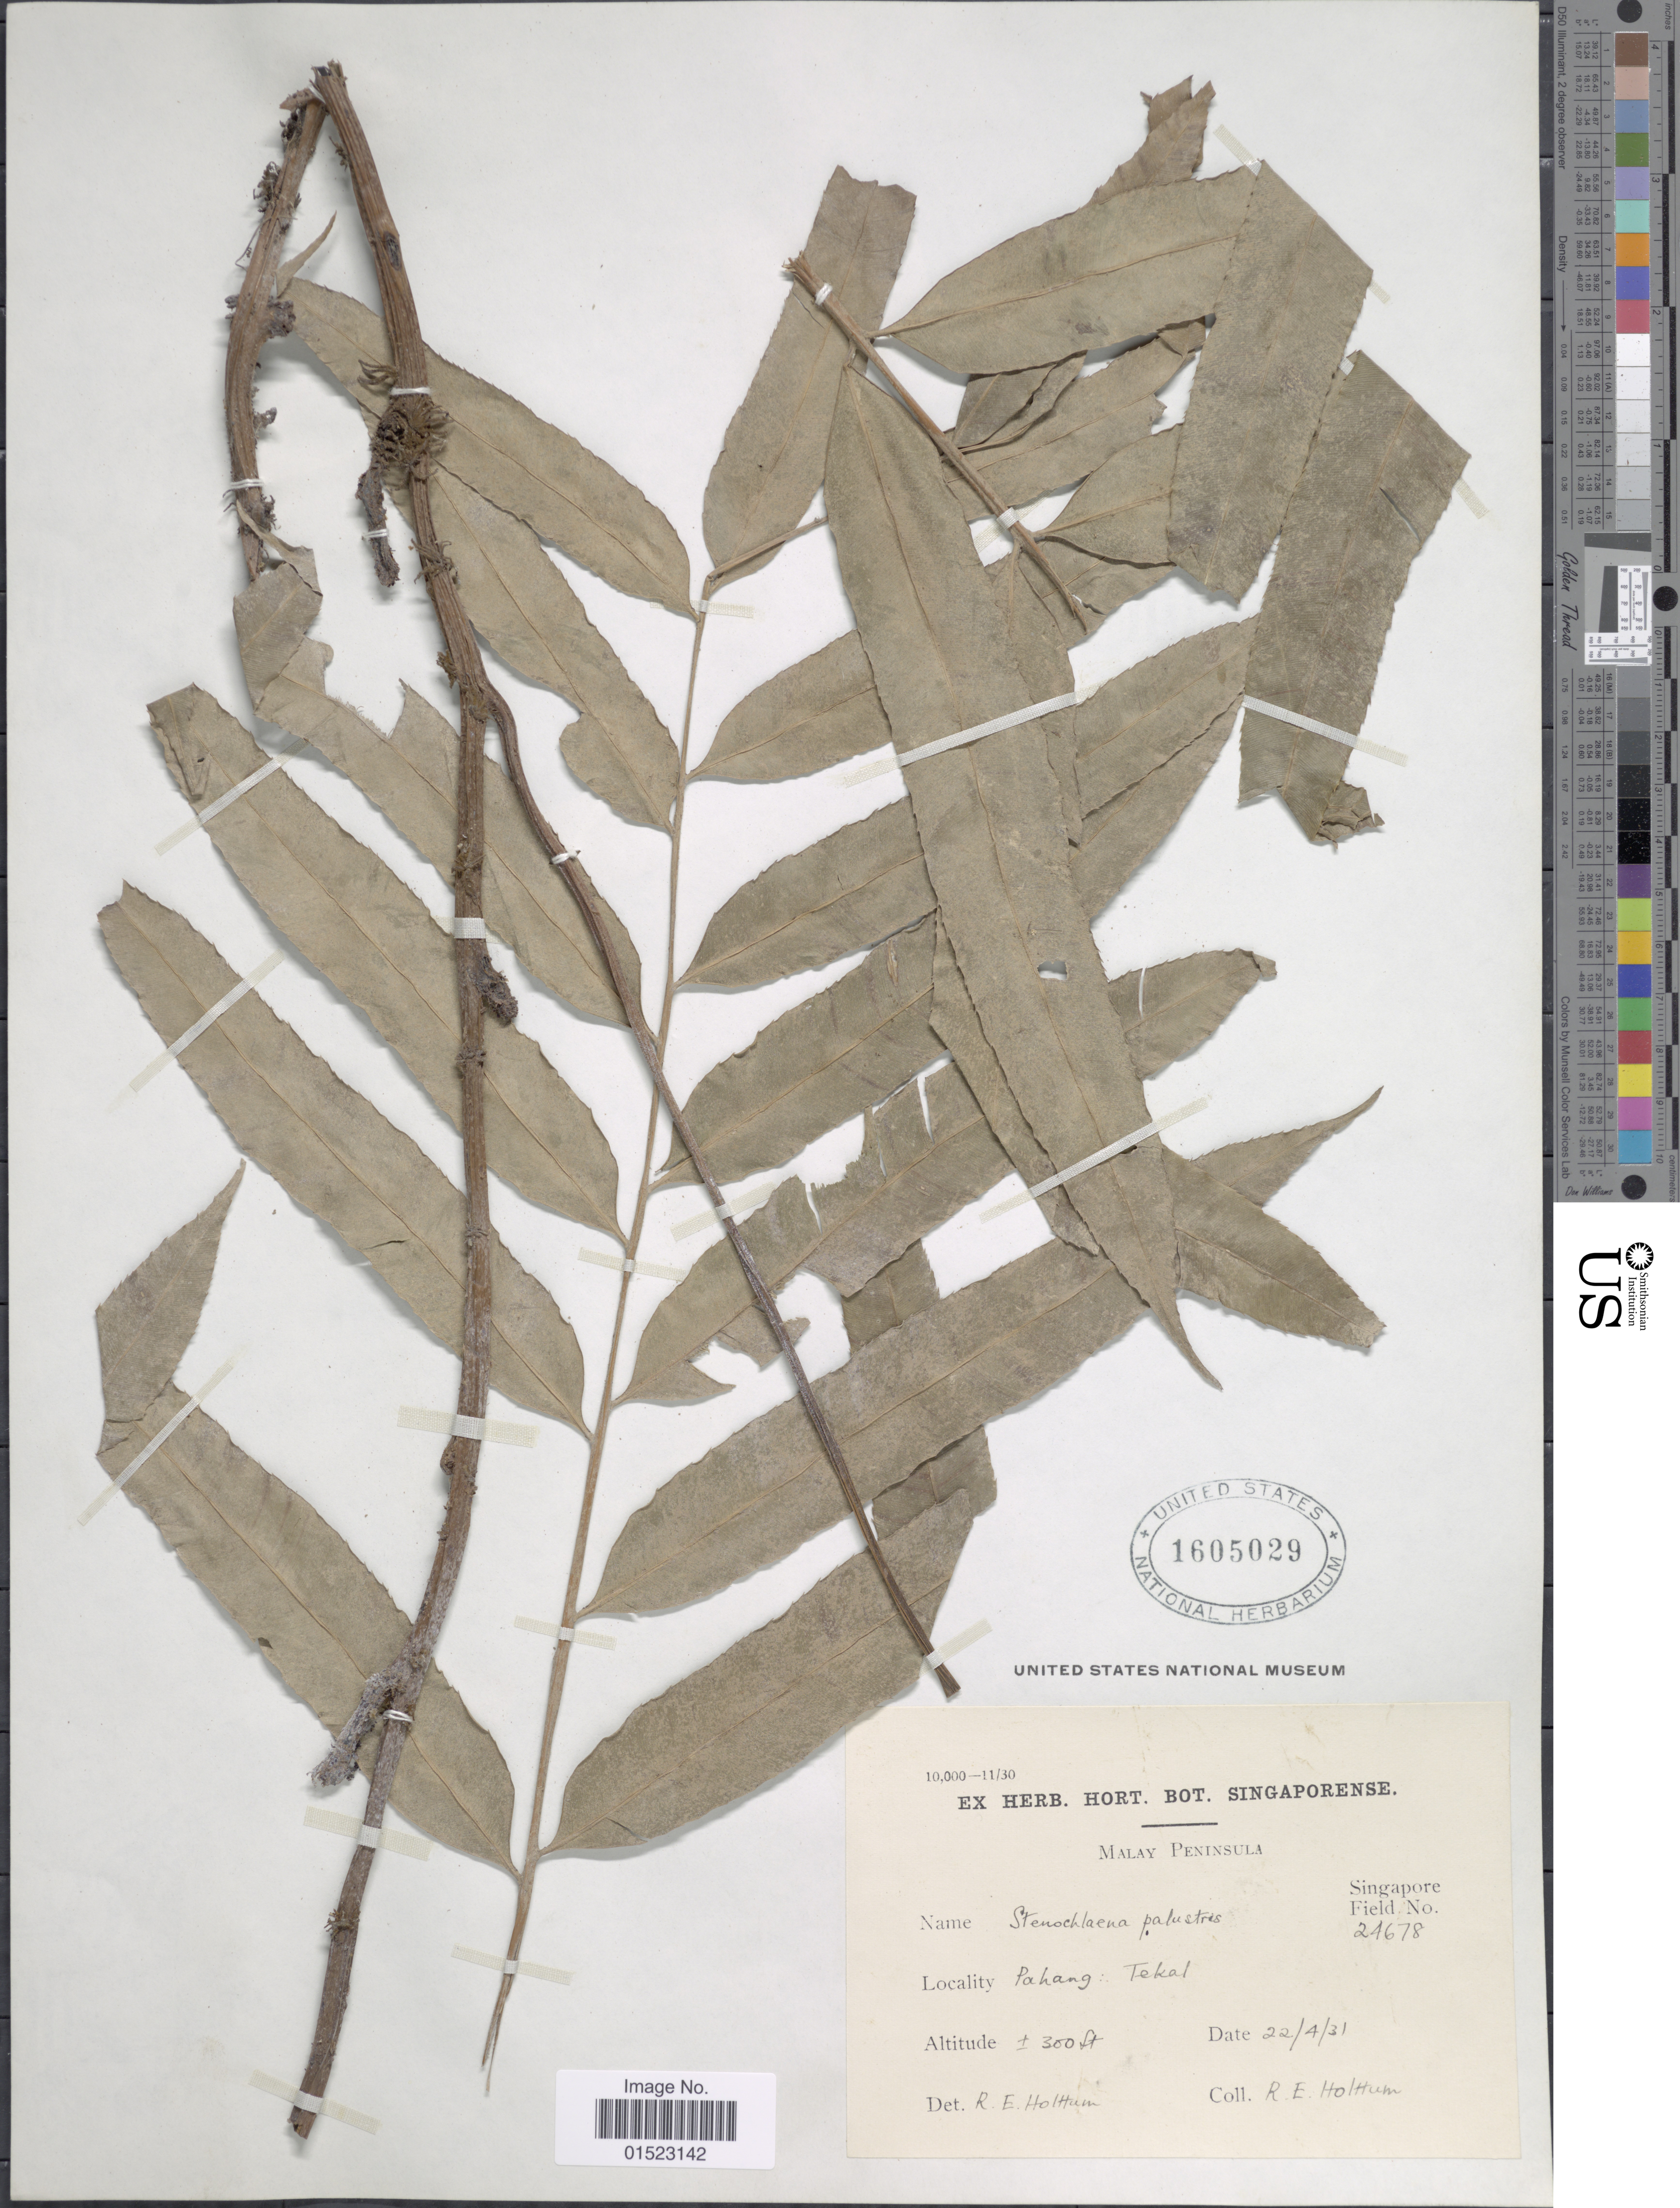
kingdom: Plantae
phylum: Tracheophyta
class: Polypodiopsida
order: Polypodiales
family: Blechnaceae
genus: Stenochlaena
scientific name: Stenochlaena palustris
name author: (Burm. f.) Bedd.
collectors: R. E. Holttum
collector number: Singapore Field 24678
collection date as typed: Transcribed d/m/y: 22/4/31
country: Malaysia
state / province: Pahang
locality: Tekal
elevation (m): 91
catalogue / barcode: US 1605028